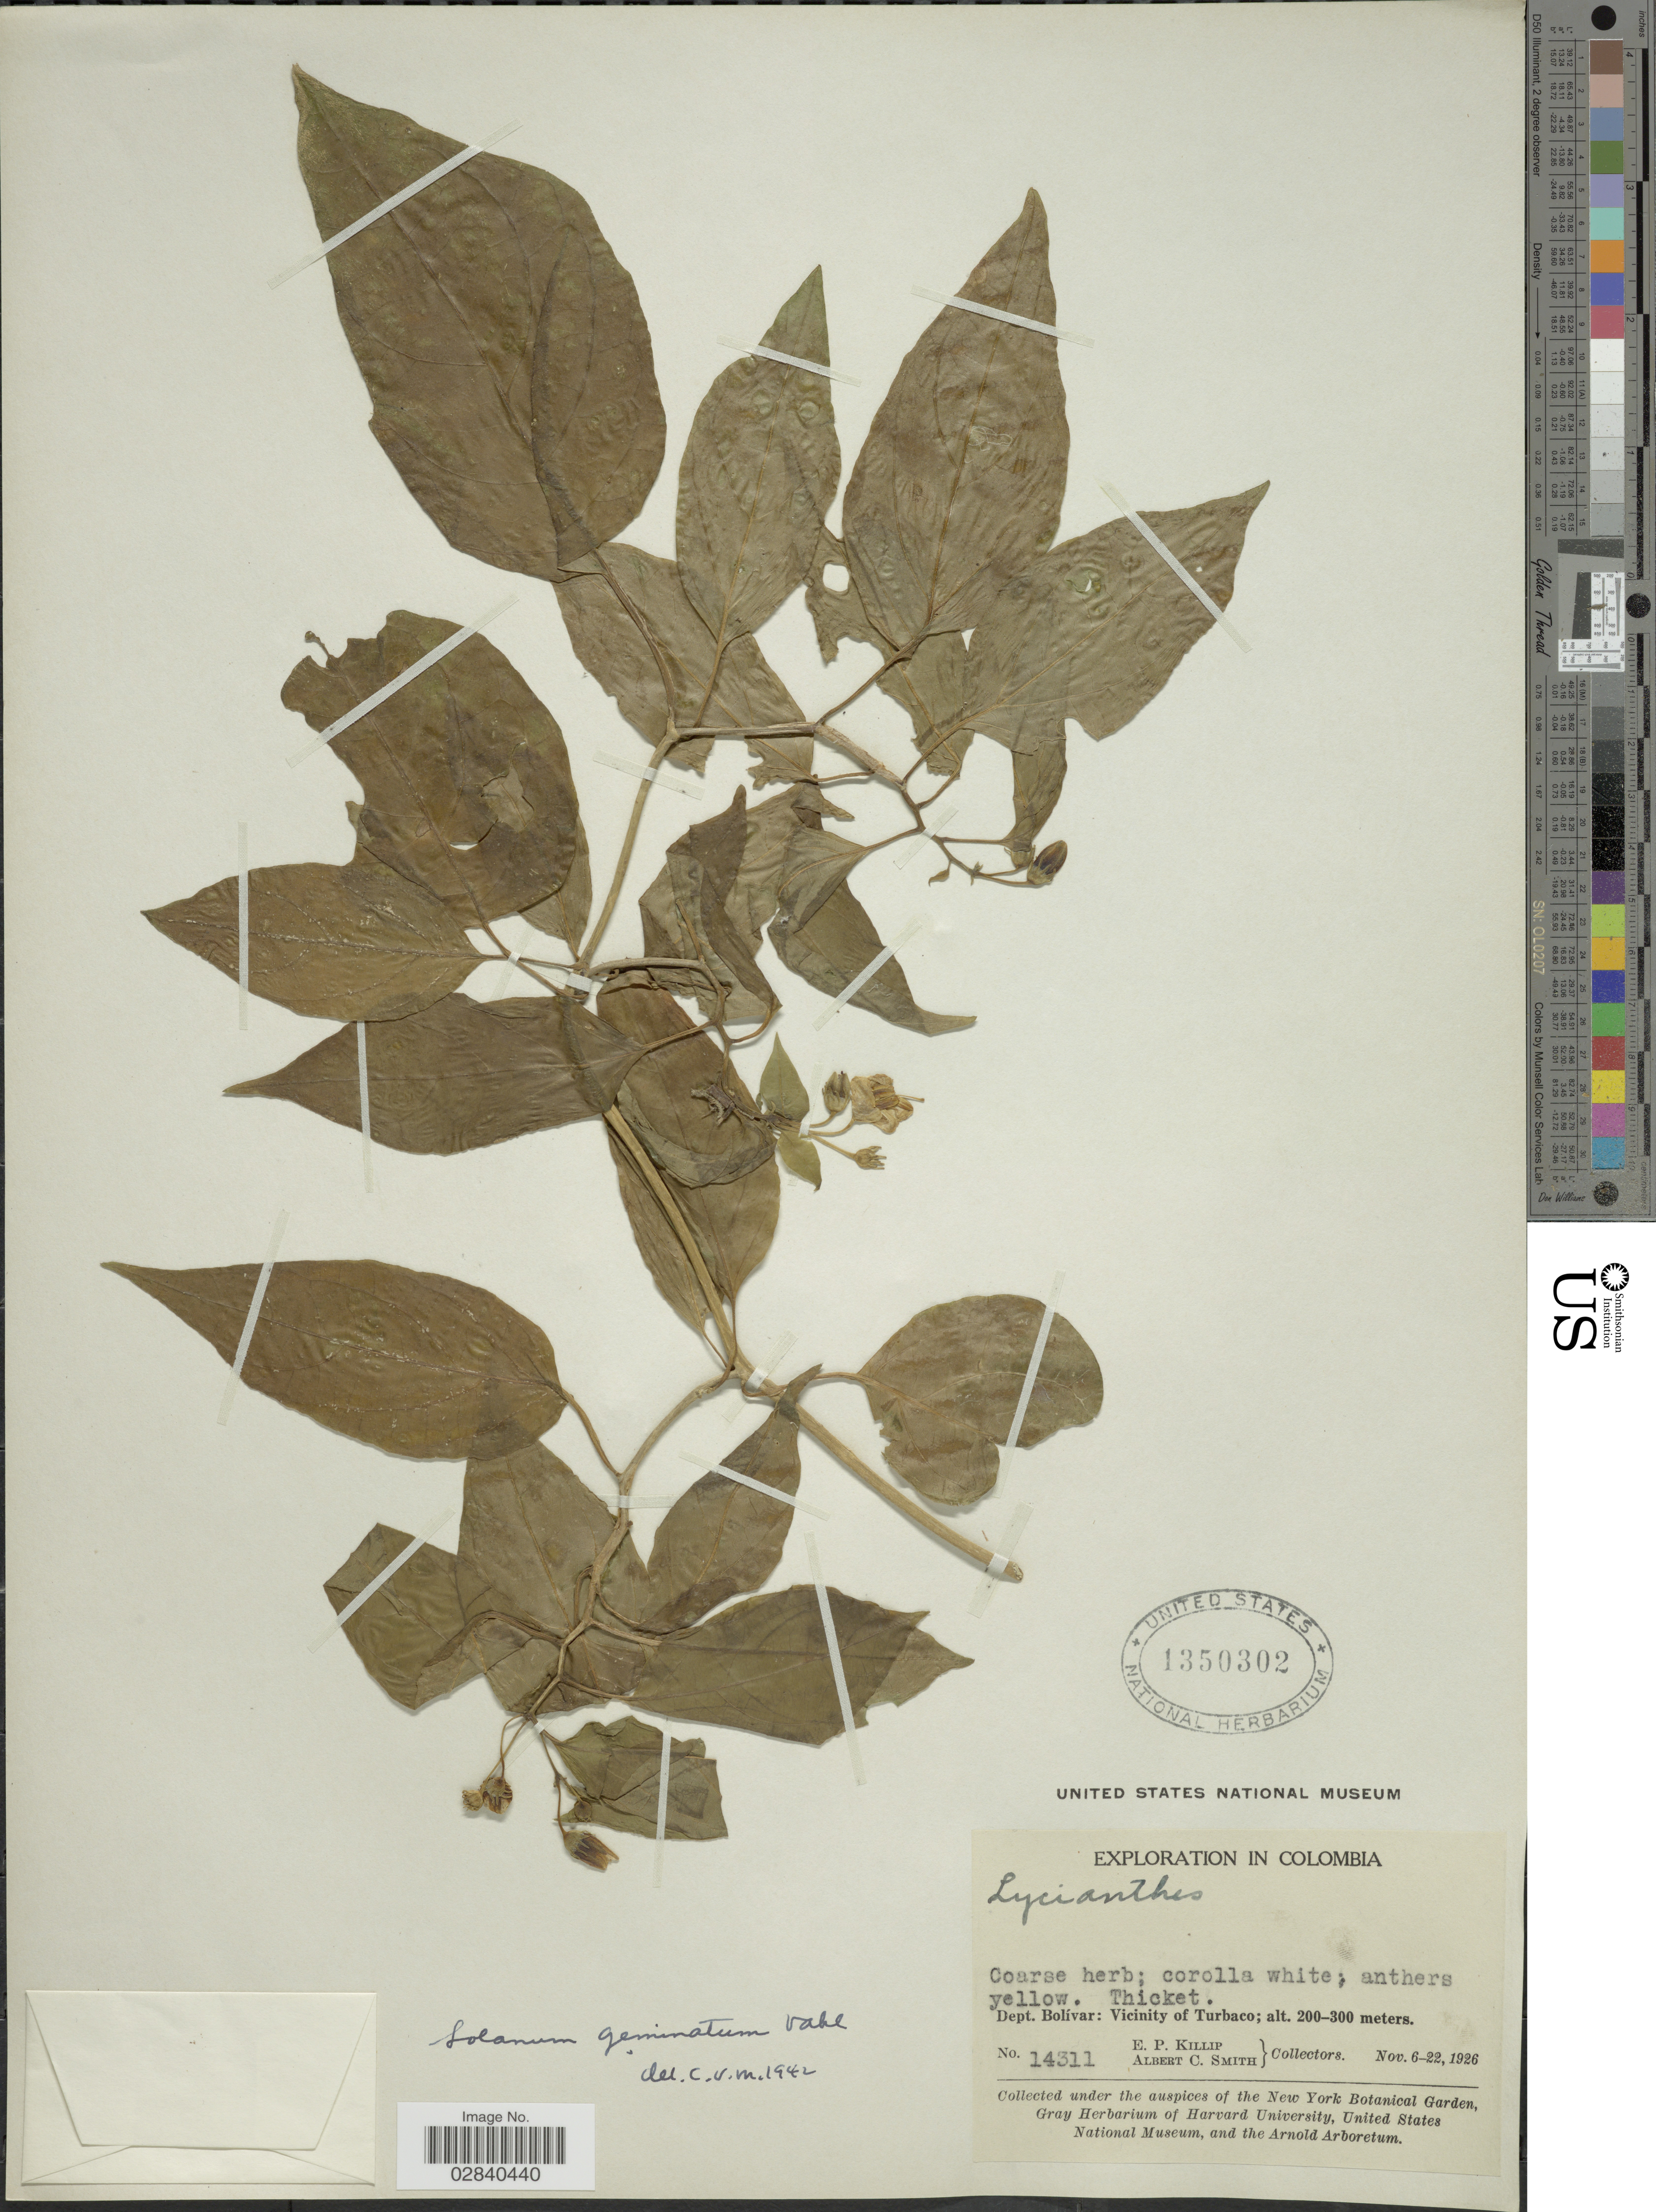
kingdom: Plantae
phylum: Tracheophyta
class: Magnoliopsida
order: Solanales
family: Solanaceae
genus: Lycianthes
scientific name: Lycianthes pauciflora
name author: (Vahl) Bitter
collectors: E. P. Killip & A. C. Smith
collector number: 14311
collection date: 1926-11-06/1926-11-22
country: Colombia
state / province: Bolívar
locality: Dept. Bolívar: Vicinity of Turbaco.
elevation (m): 200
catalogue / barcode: US 1350302